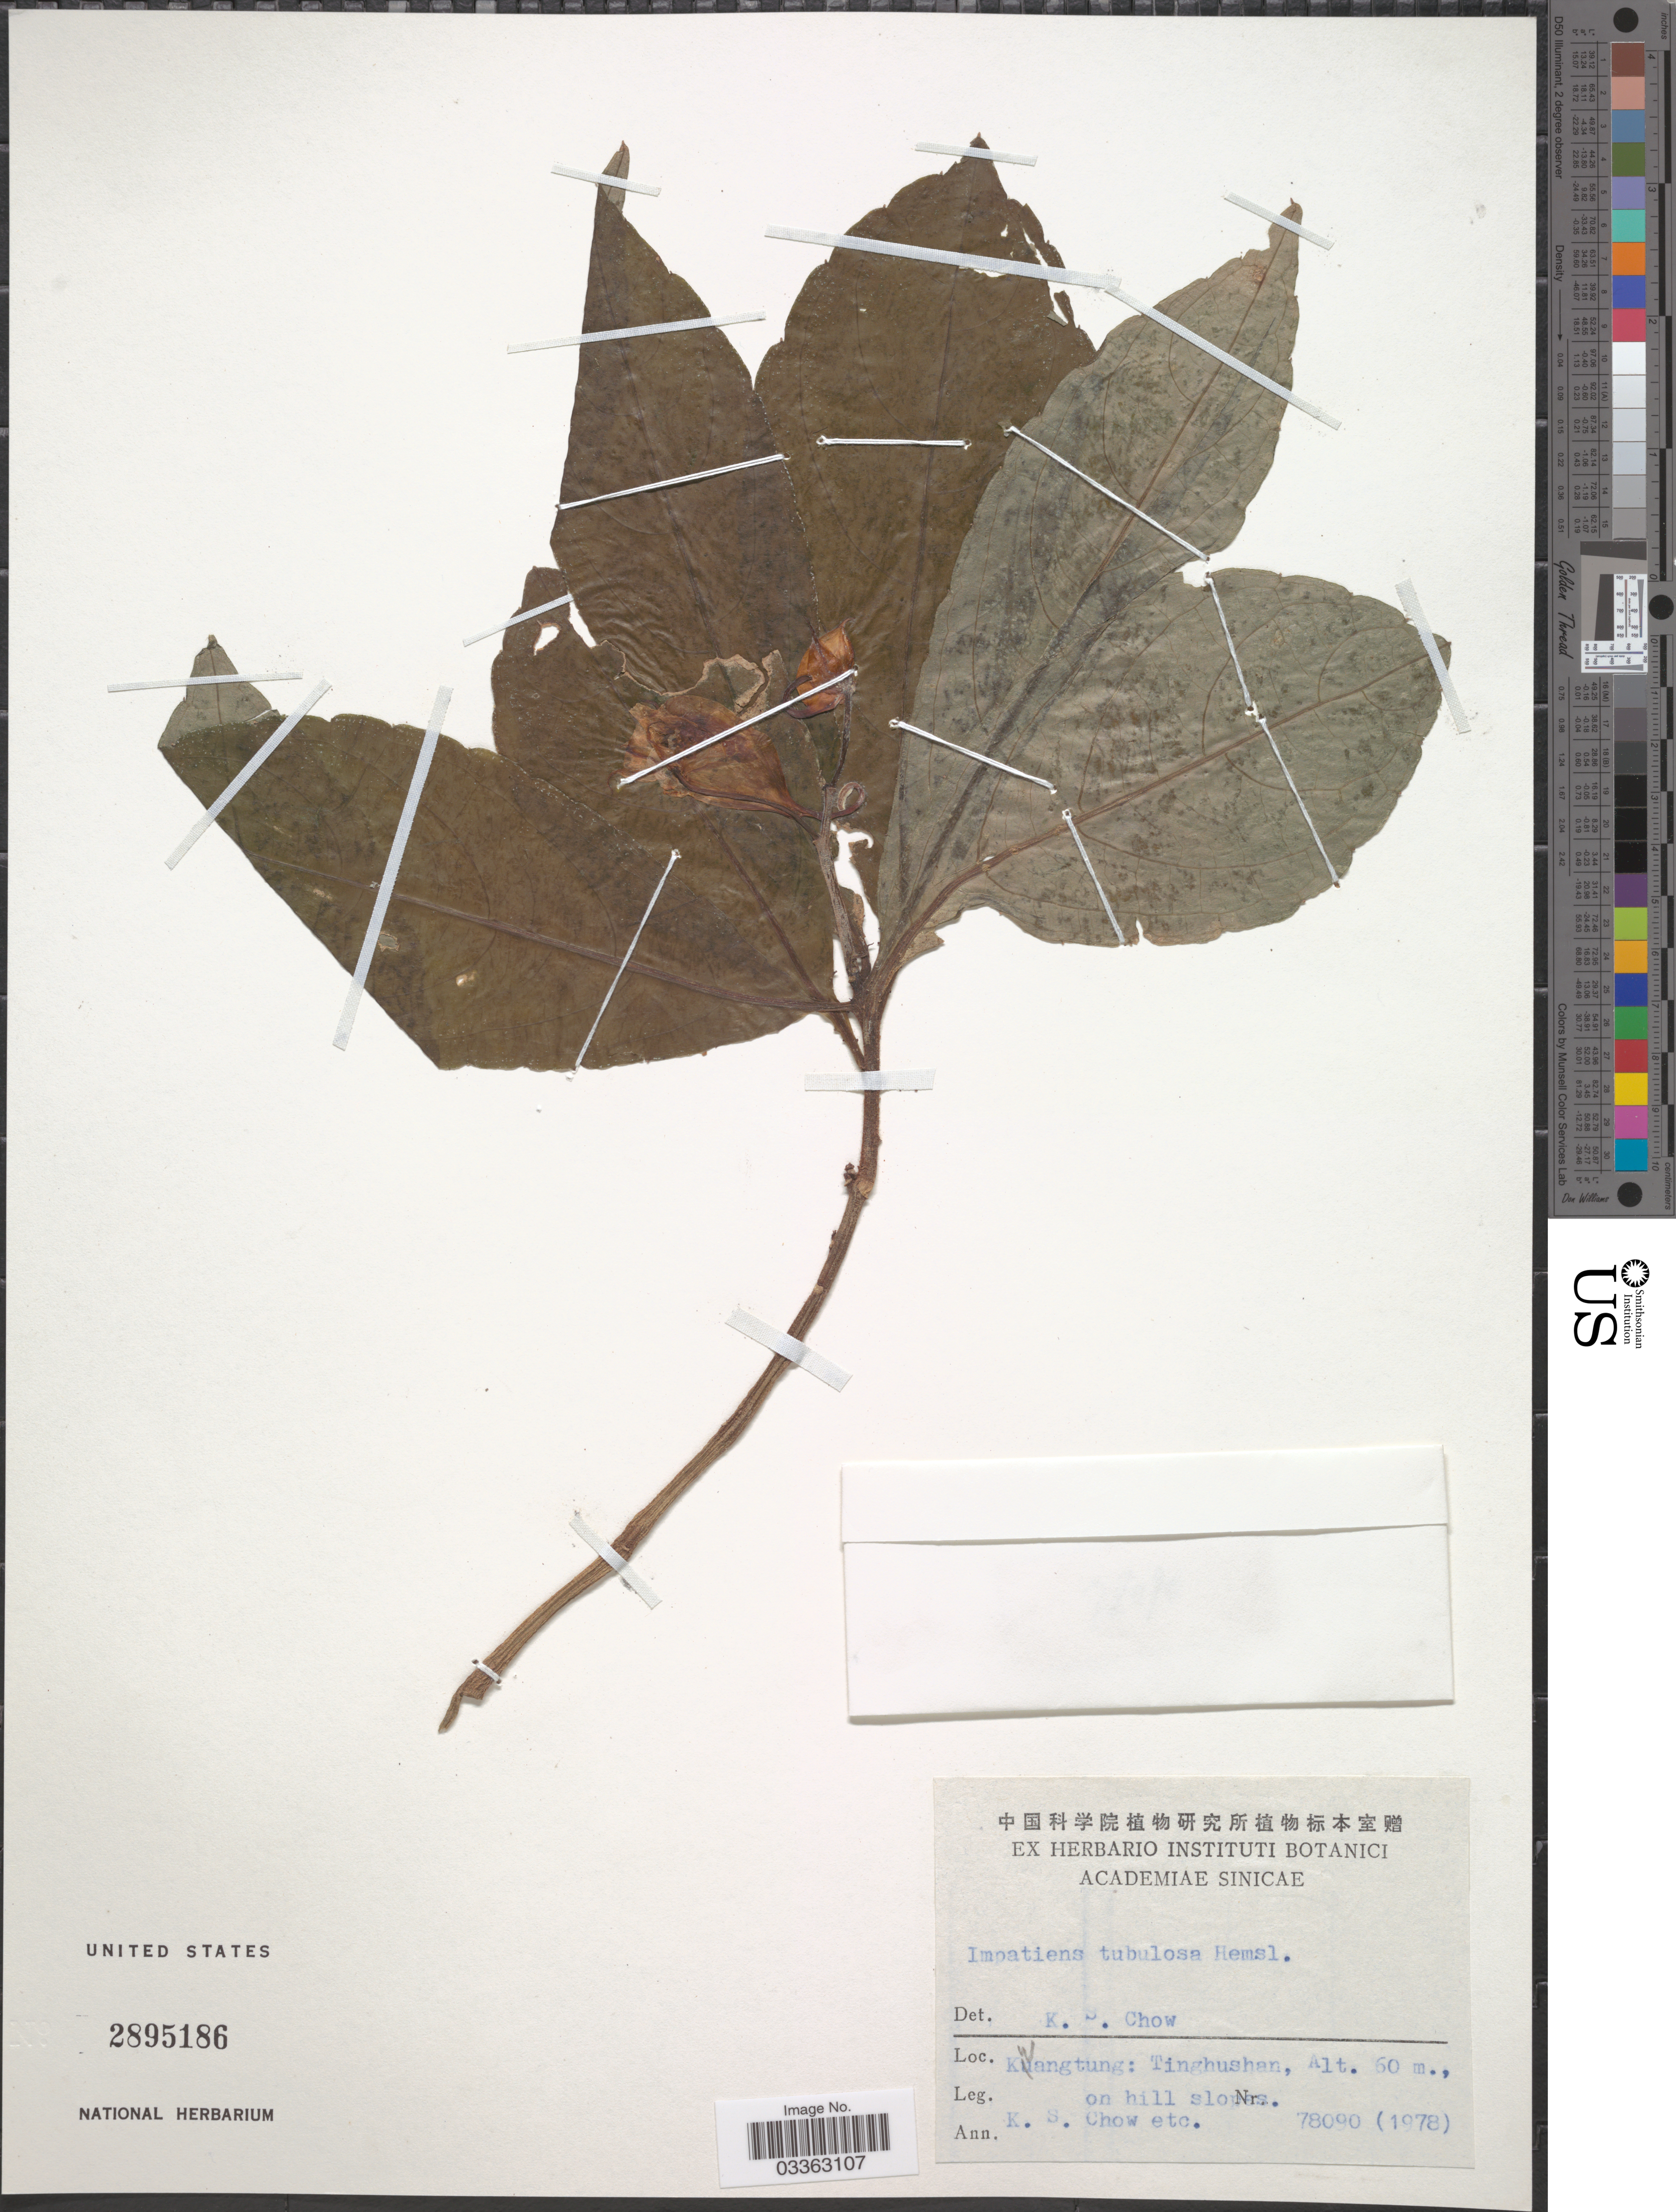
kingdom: Plantae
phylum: Tracheophyta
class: Magnoliopsida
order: Ericales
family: Balsaminaceae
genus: Impatiens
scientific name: Impatiens tubulosa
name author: Hemsl.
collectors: K. S. Chow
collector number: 78090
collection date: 1978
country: China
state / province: Guangdong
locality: Kwangtung: Tinghushan.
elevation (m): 60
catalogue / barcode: US 2895186